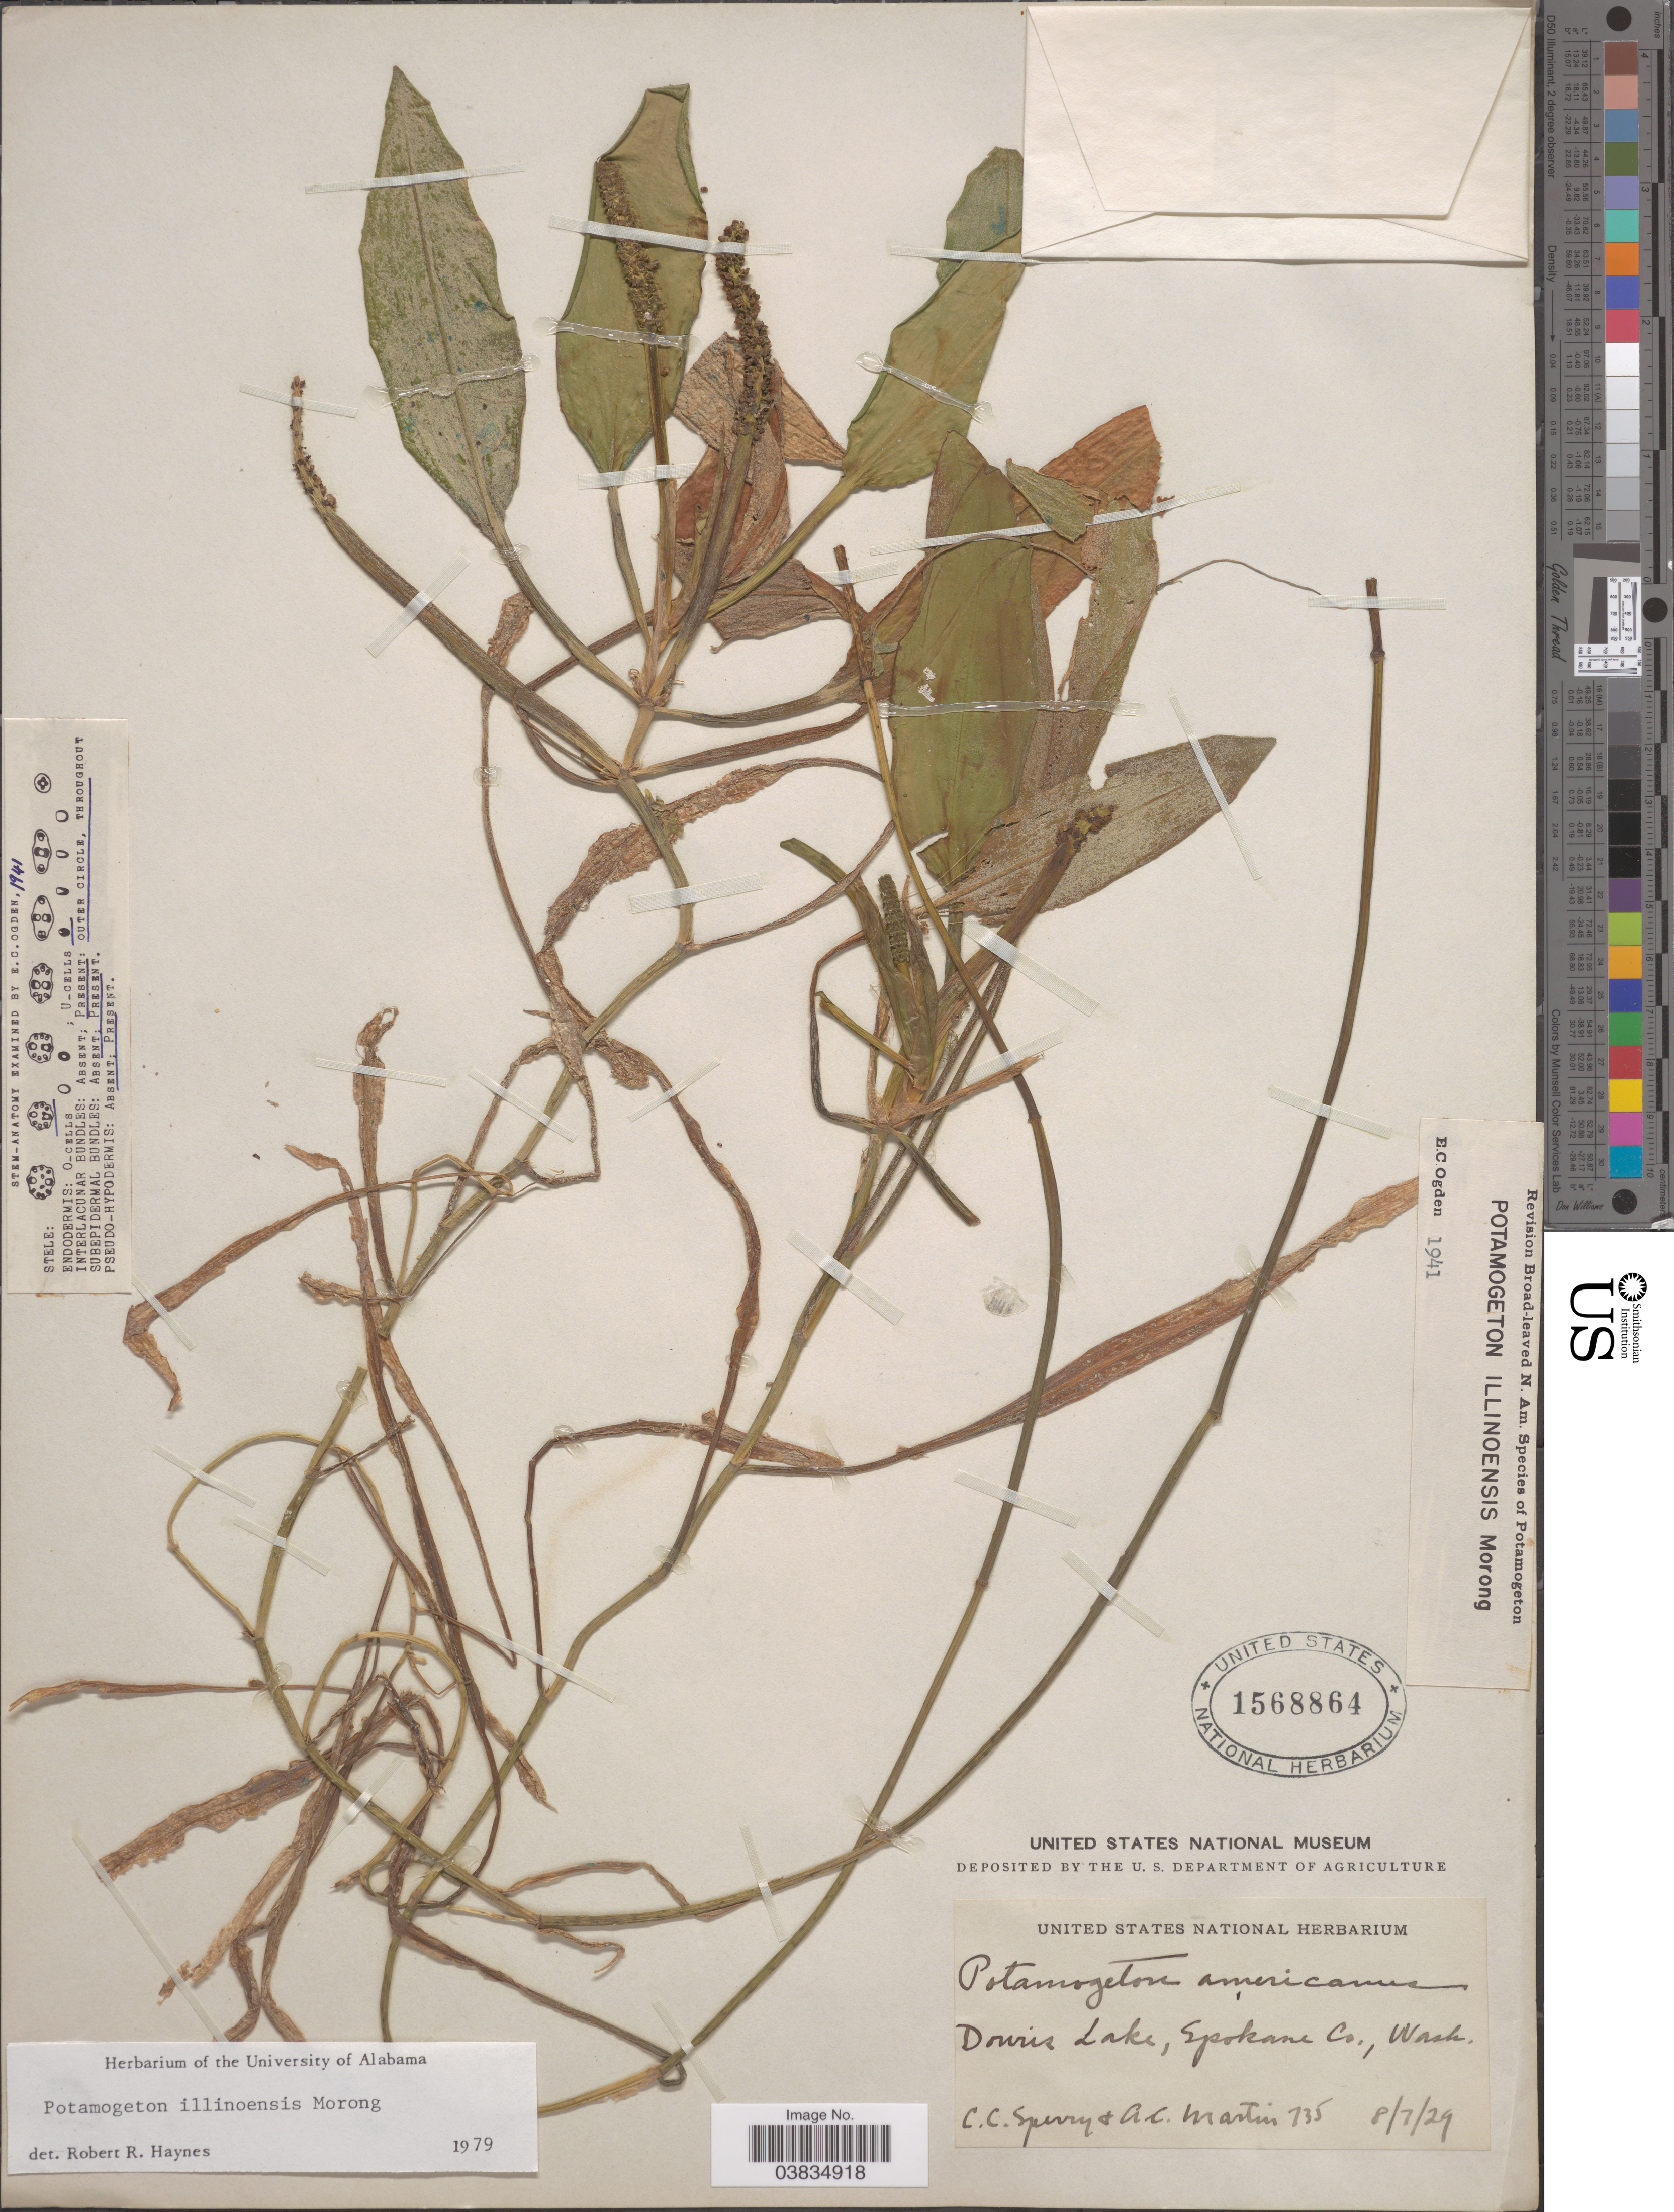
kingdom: Plantae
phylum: Tracheophyta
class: Liliopsida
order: Alismatales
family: Potamogetonaceae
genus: Potamogeton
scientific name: Potamogeton illinoensis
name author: Morong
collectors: C. C. Sperry & A. C. Martin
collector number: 735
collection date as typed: Transcribed d/m/y: 7/8/29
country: United States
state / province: Washington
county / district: Spokane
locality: Downs Lake, Spokane Co.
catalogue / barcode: US 1568864